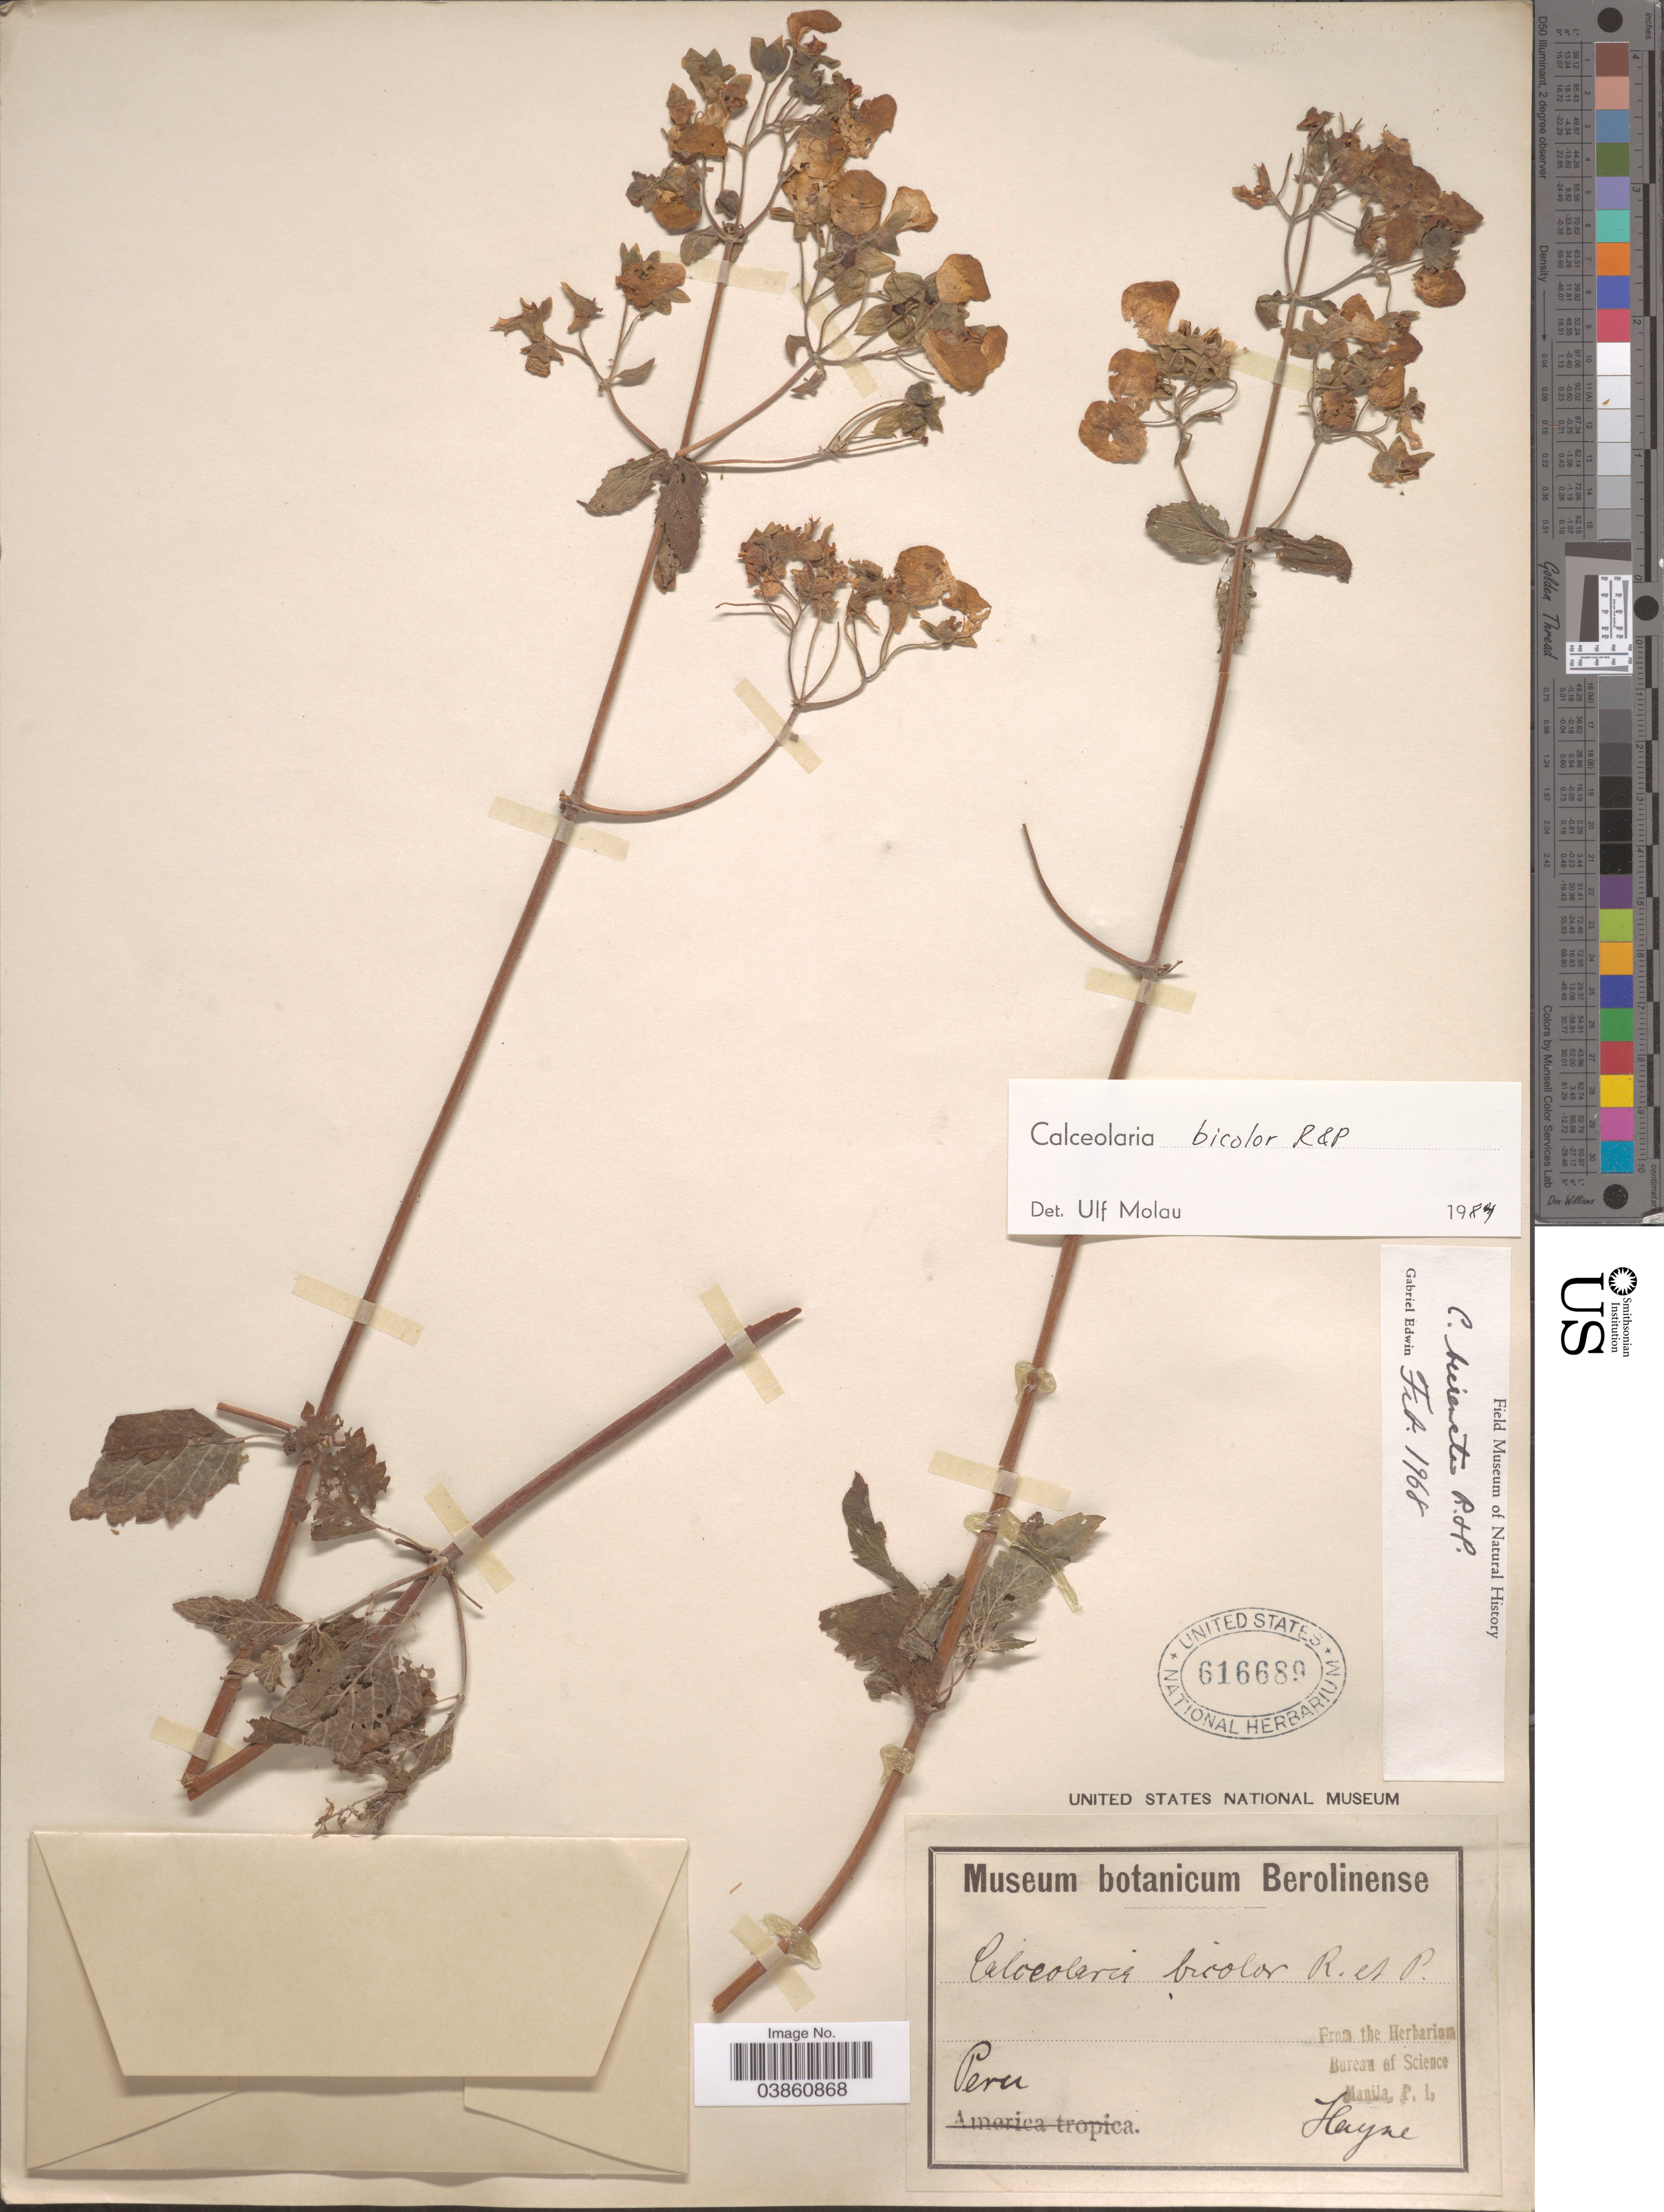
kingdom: Plantae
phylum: Tracheophyta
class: Magnoliopsida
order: Lamiales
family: Calceolariaceae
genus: Calceolaria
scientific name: Calceolaria bicolor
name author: Ruiz & Pav.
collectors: -- Hayne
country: Peru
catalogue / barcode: US 616689